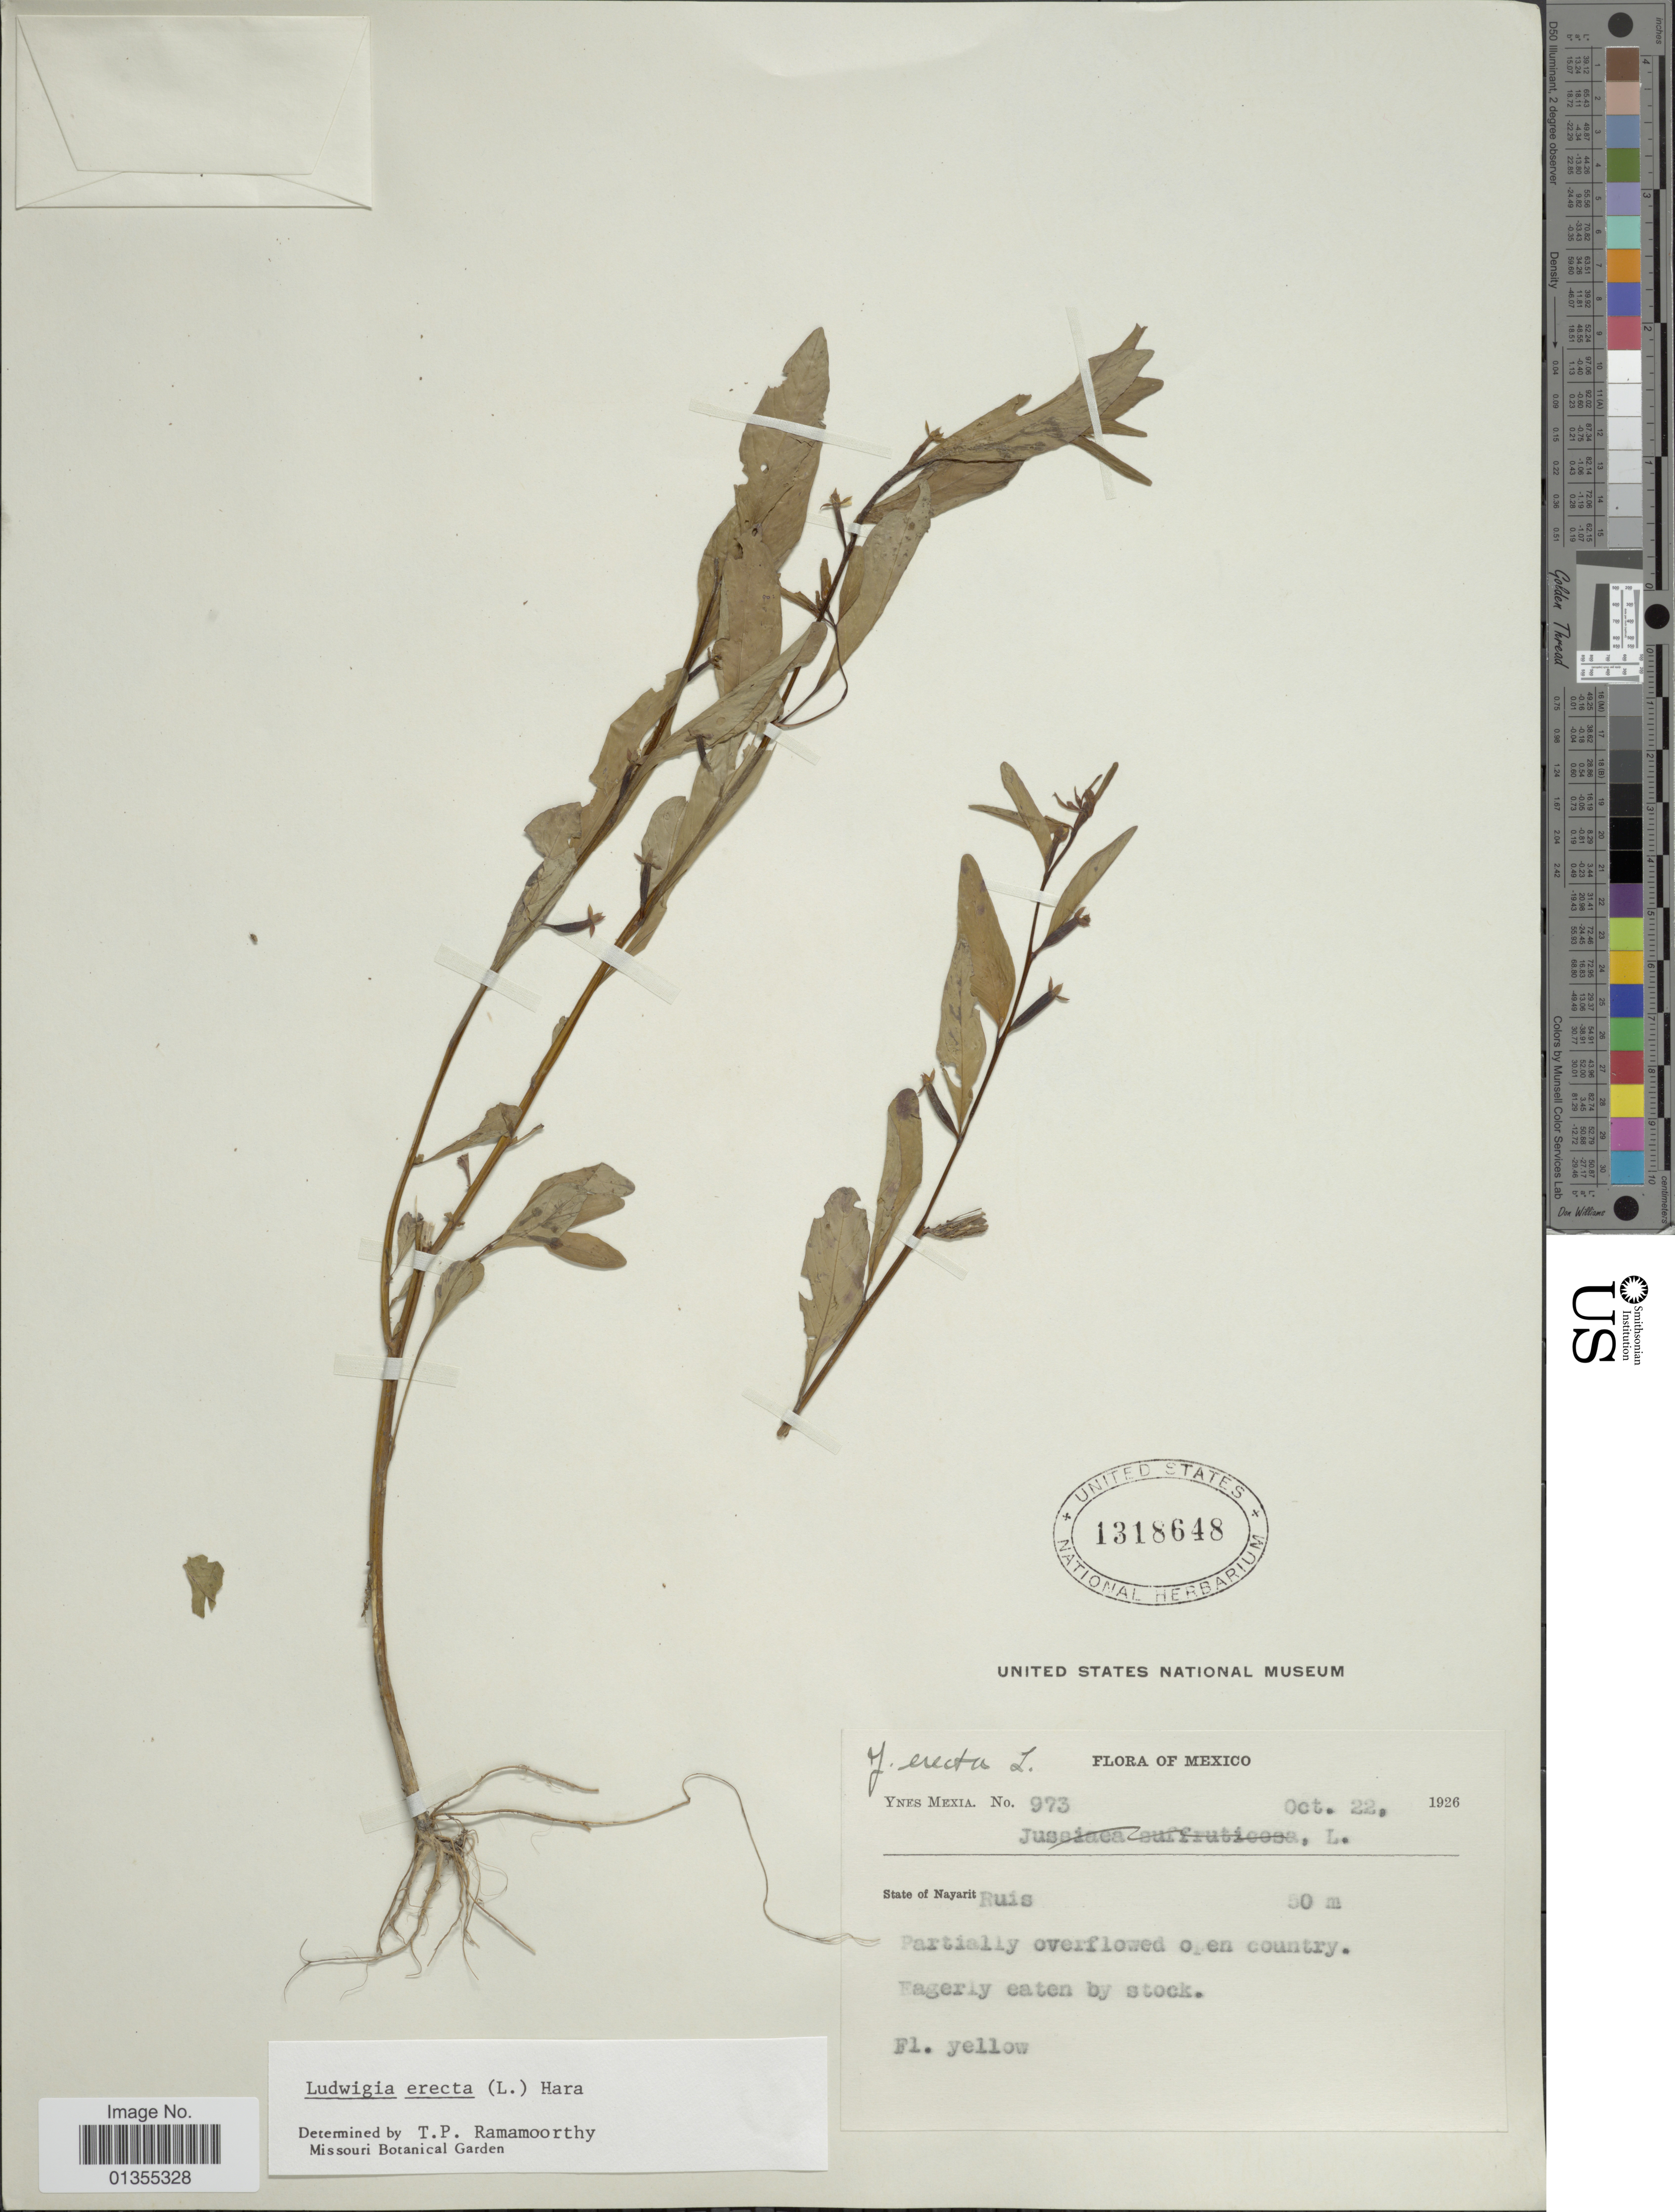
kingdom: Plantae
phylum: Tracheophyta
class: Magnoliopsida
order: Myrtales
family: Onagraceae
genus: Ludwigia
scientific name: Ludwigia erecta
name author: (L.) H. Hara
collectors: Y. Mexia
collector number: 973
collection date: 1926-10-22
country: Mexico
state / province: Nayarit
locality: State of Nayarit. Ruis.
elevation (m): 50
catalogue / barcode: US 1318648